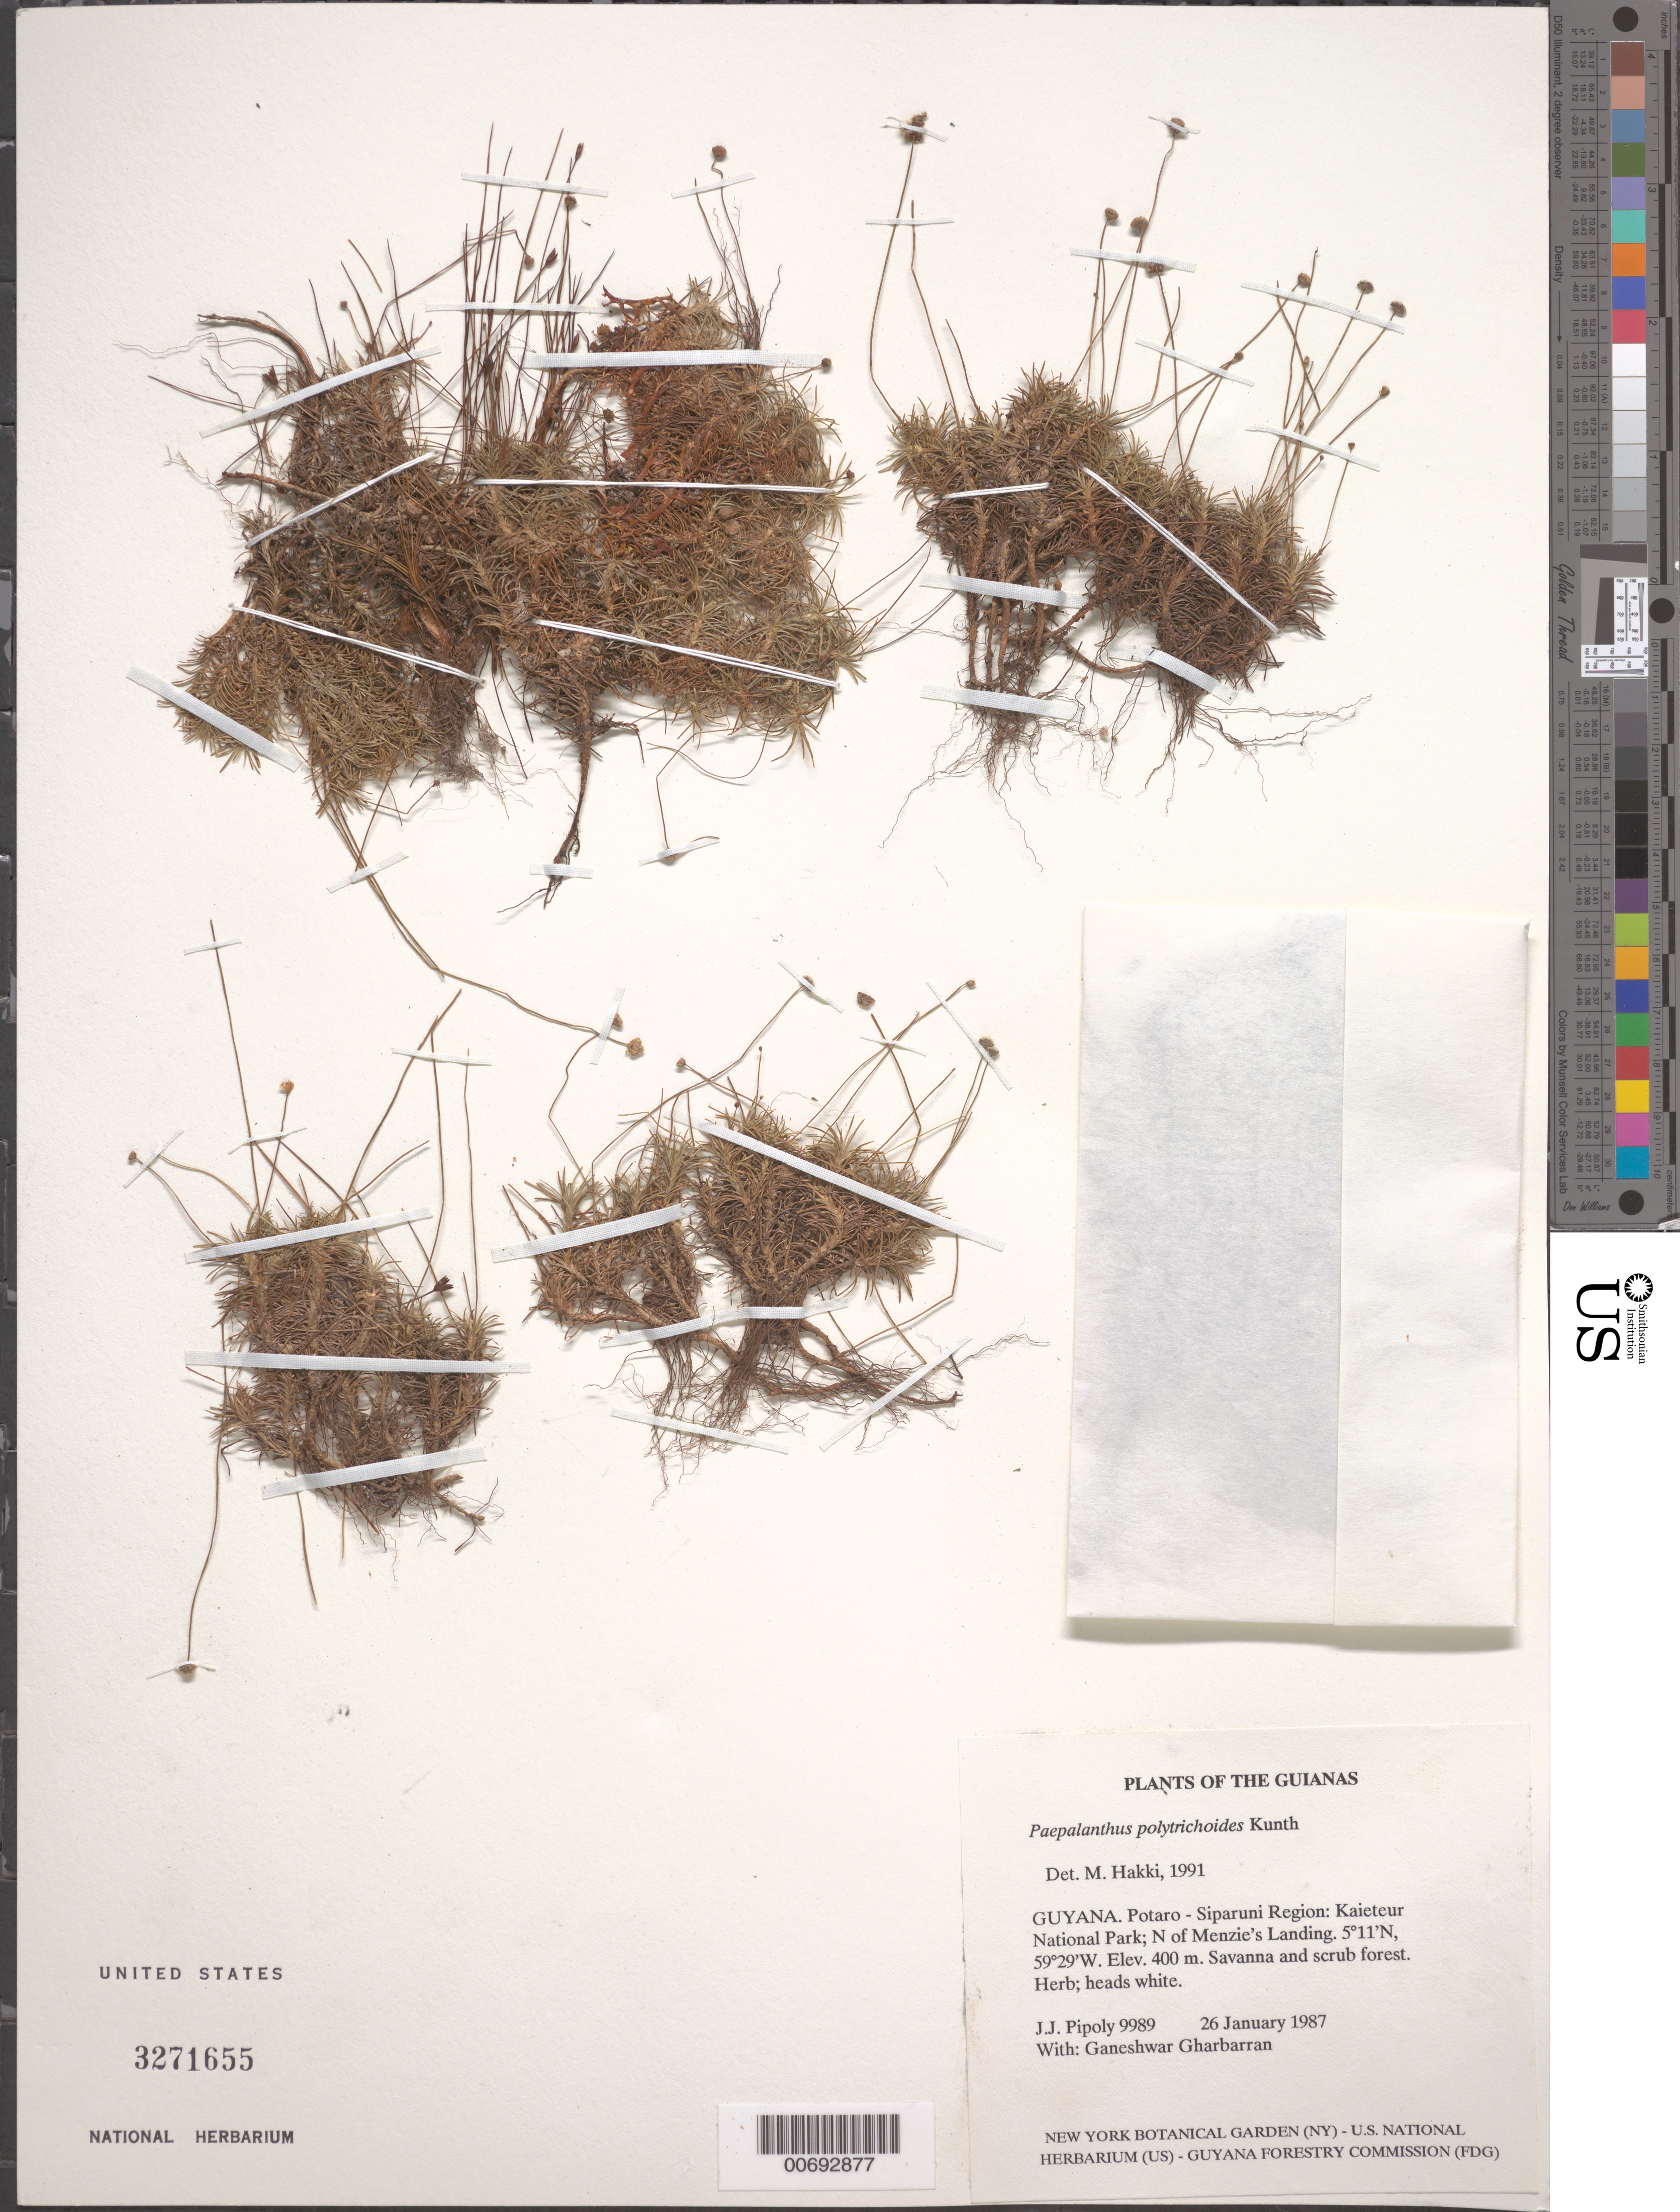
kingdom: Plantae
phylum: Tracheophyta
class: Liliopsida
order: Poales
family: Eriocaulaceae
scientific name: Giuliettia polytrichoides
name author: (Kunth) Andrino & Sano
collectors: J. J. Pipoly & G. Gharbarran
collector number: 9989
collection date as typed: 26 January 1987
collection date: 1987-01-26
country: Guyana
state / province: Potaro-Siparuni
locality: Kaieteur National Park; N of Menzie's Landing and Kaieteur Falls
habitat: Savanna and scrub forest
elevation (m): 400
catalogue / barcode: US 3271655